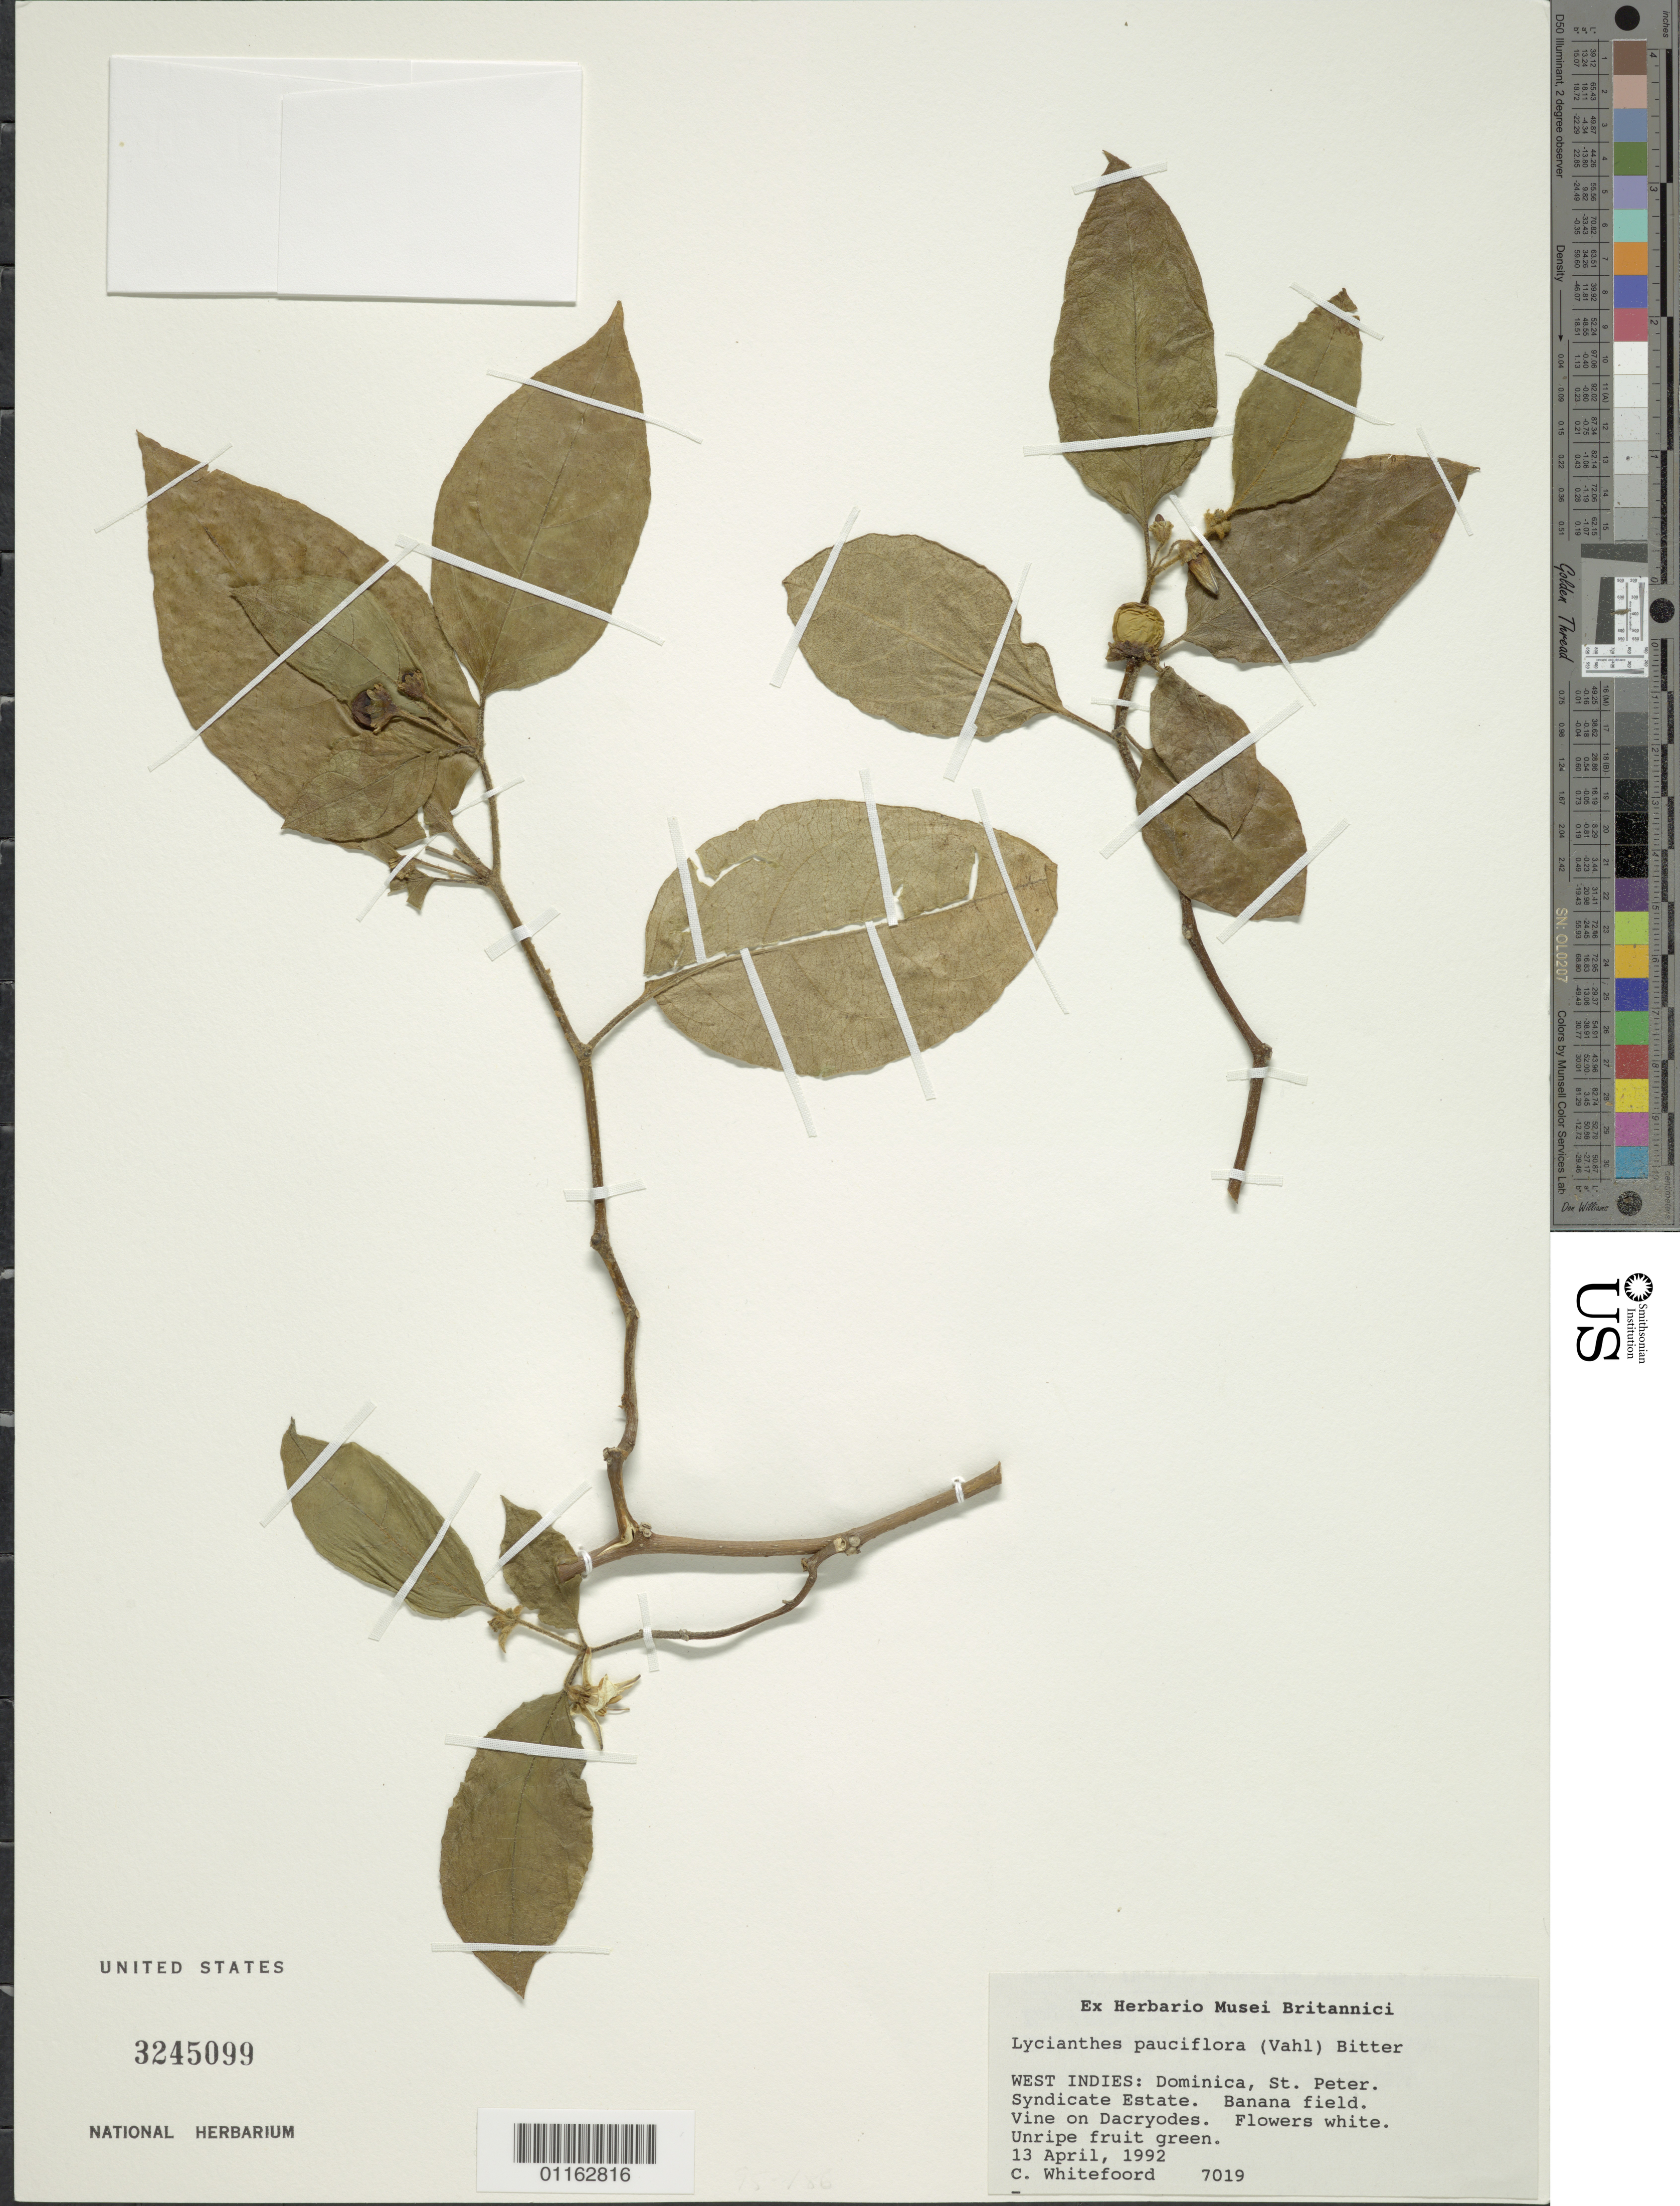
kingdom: Plantae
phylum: Tracheophyta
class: Magnoliopsida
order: Solanales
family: Solanaceae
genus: Lycianthes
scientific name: Lycianthes pauciflora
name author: (Vahl) Bitter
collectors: C. Whitefoord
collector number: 7019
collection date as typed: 13 Apr 1992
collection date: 1992-04-13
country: Dominica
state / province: St. Peter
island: Dominica I.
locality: Syndicate estate. banana field. Vin on Dacryodes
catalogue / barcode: US 3245099